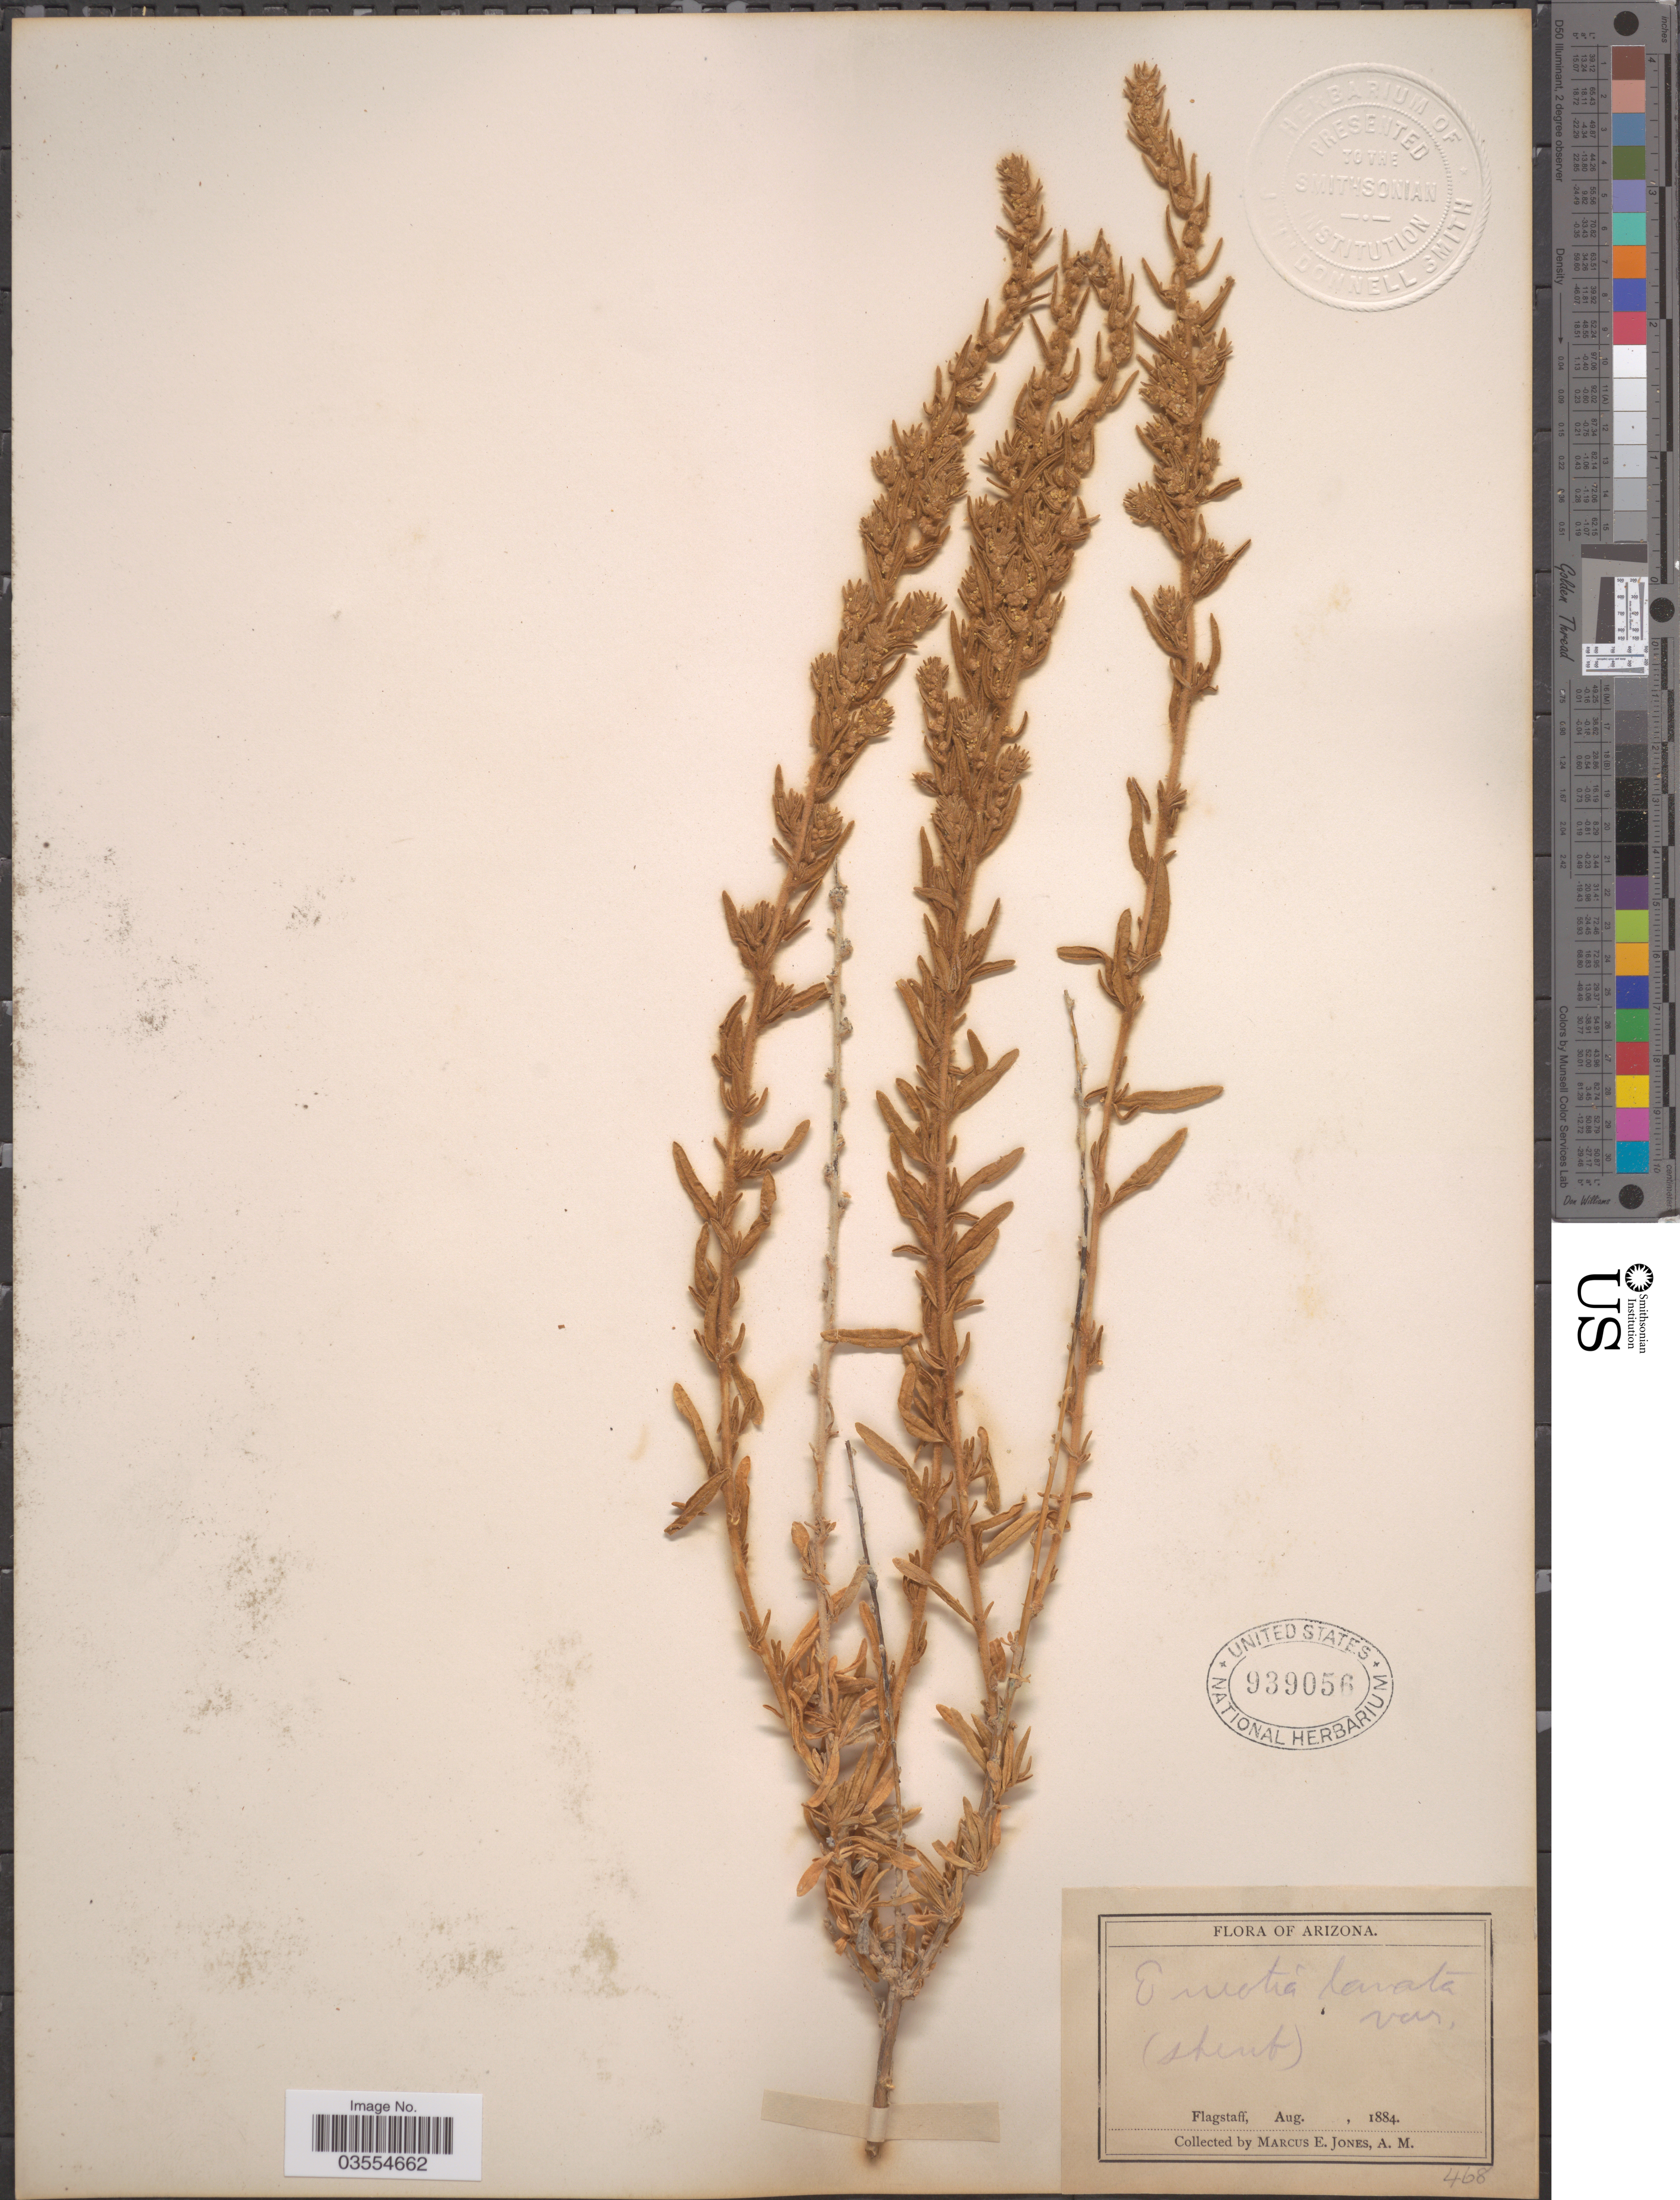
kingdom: Plantae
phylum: Tracheophyta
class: Magnoliopsida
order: Caryophyllales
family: Amaranthaceae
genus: Krascheninnikovia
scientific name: Krascheninnikovia lanata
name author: (Pursh) A. Meeuse & A.Smit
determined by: U.S. National Herbarium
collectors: M. E. Jones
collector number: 468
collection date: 1884-08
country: United States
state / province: Arizona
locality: Flagstaff.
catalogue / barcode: US 939056